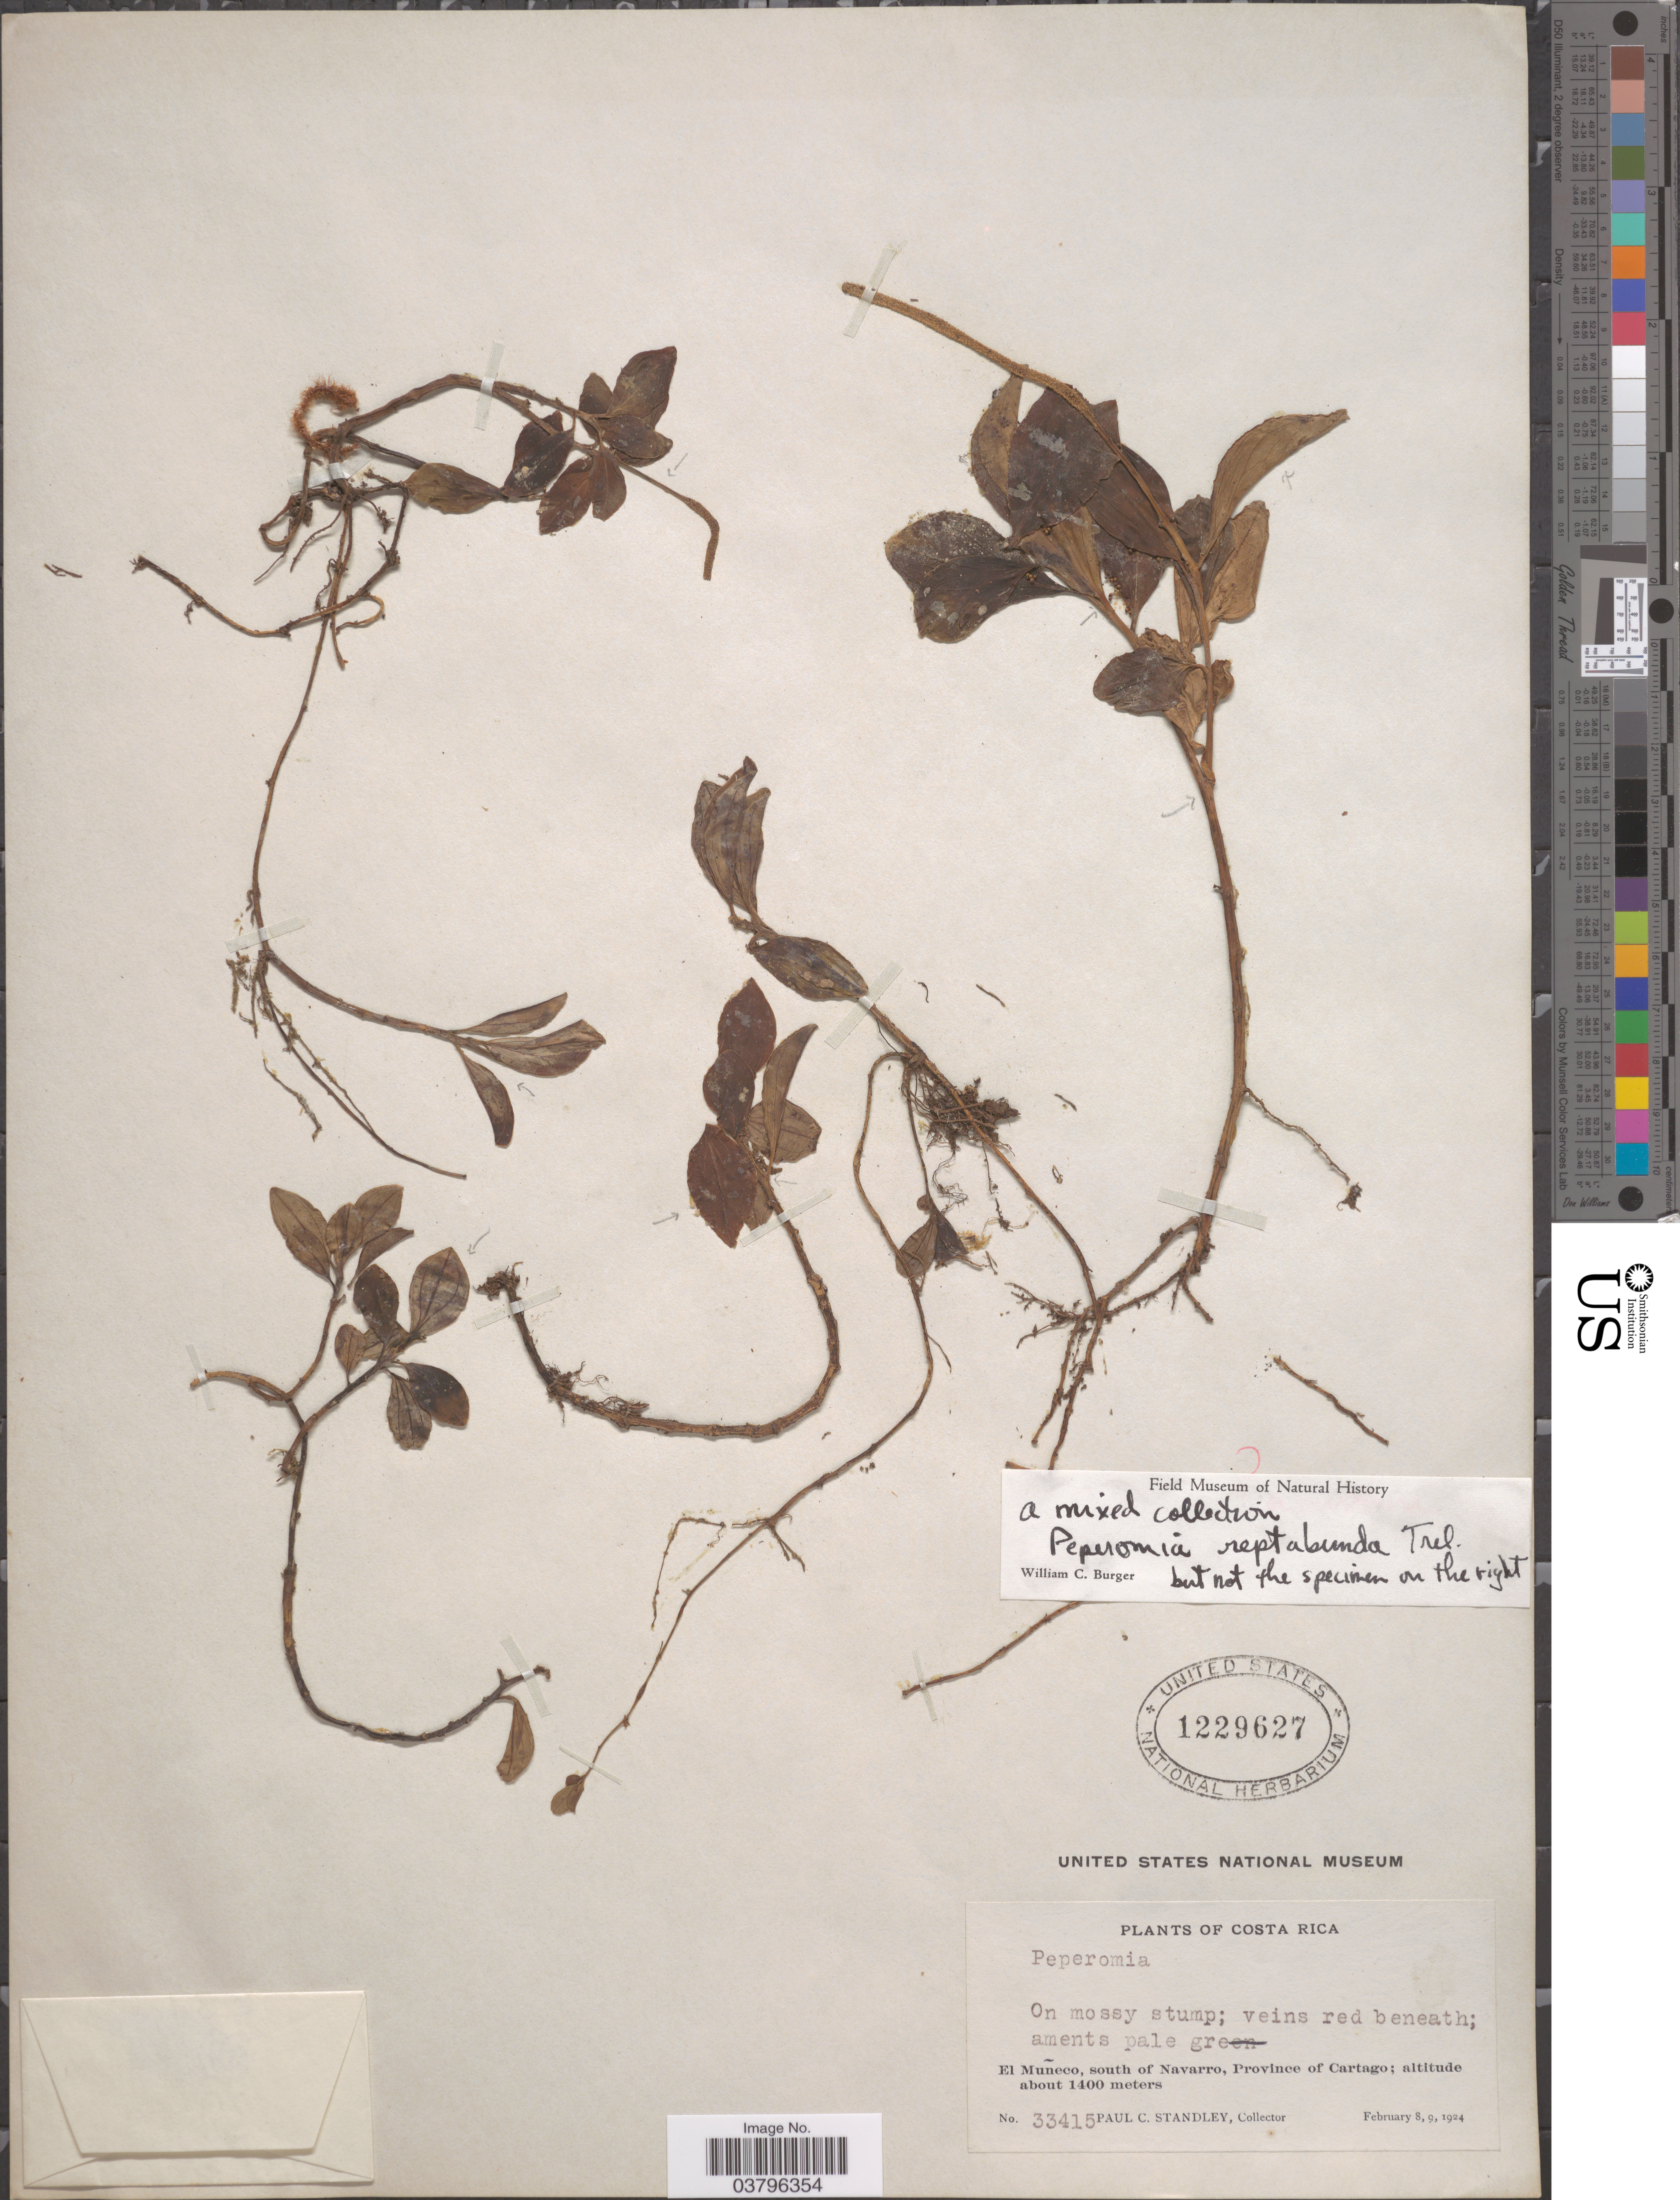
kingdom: Plantae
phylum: Tracheophyta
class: Magnoliopsida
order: Piperales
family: Piperaceae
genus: Peperomia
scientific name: Peperomia dendrophila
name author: Schltdl. & Cham.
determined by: Jiménez, José Estaban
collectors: P. C. Standley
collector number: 33415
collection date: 1924-02-08/1924-02-09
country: Costa Rica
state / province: Cartago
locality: El Muñeco, south of Navarro.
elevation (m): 1400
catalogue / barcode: US 1229627